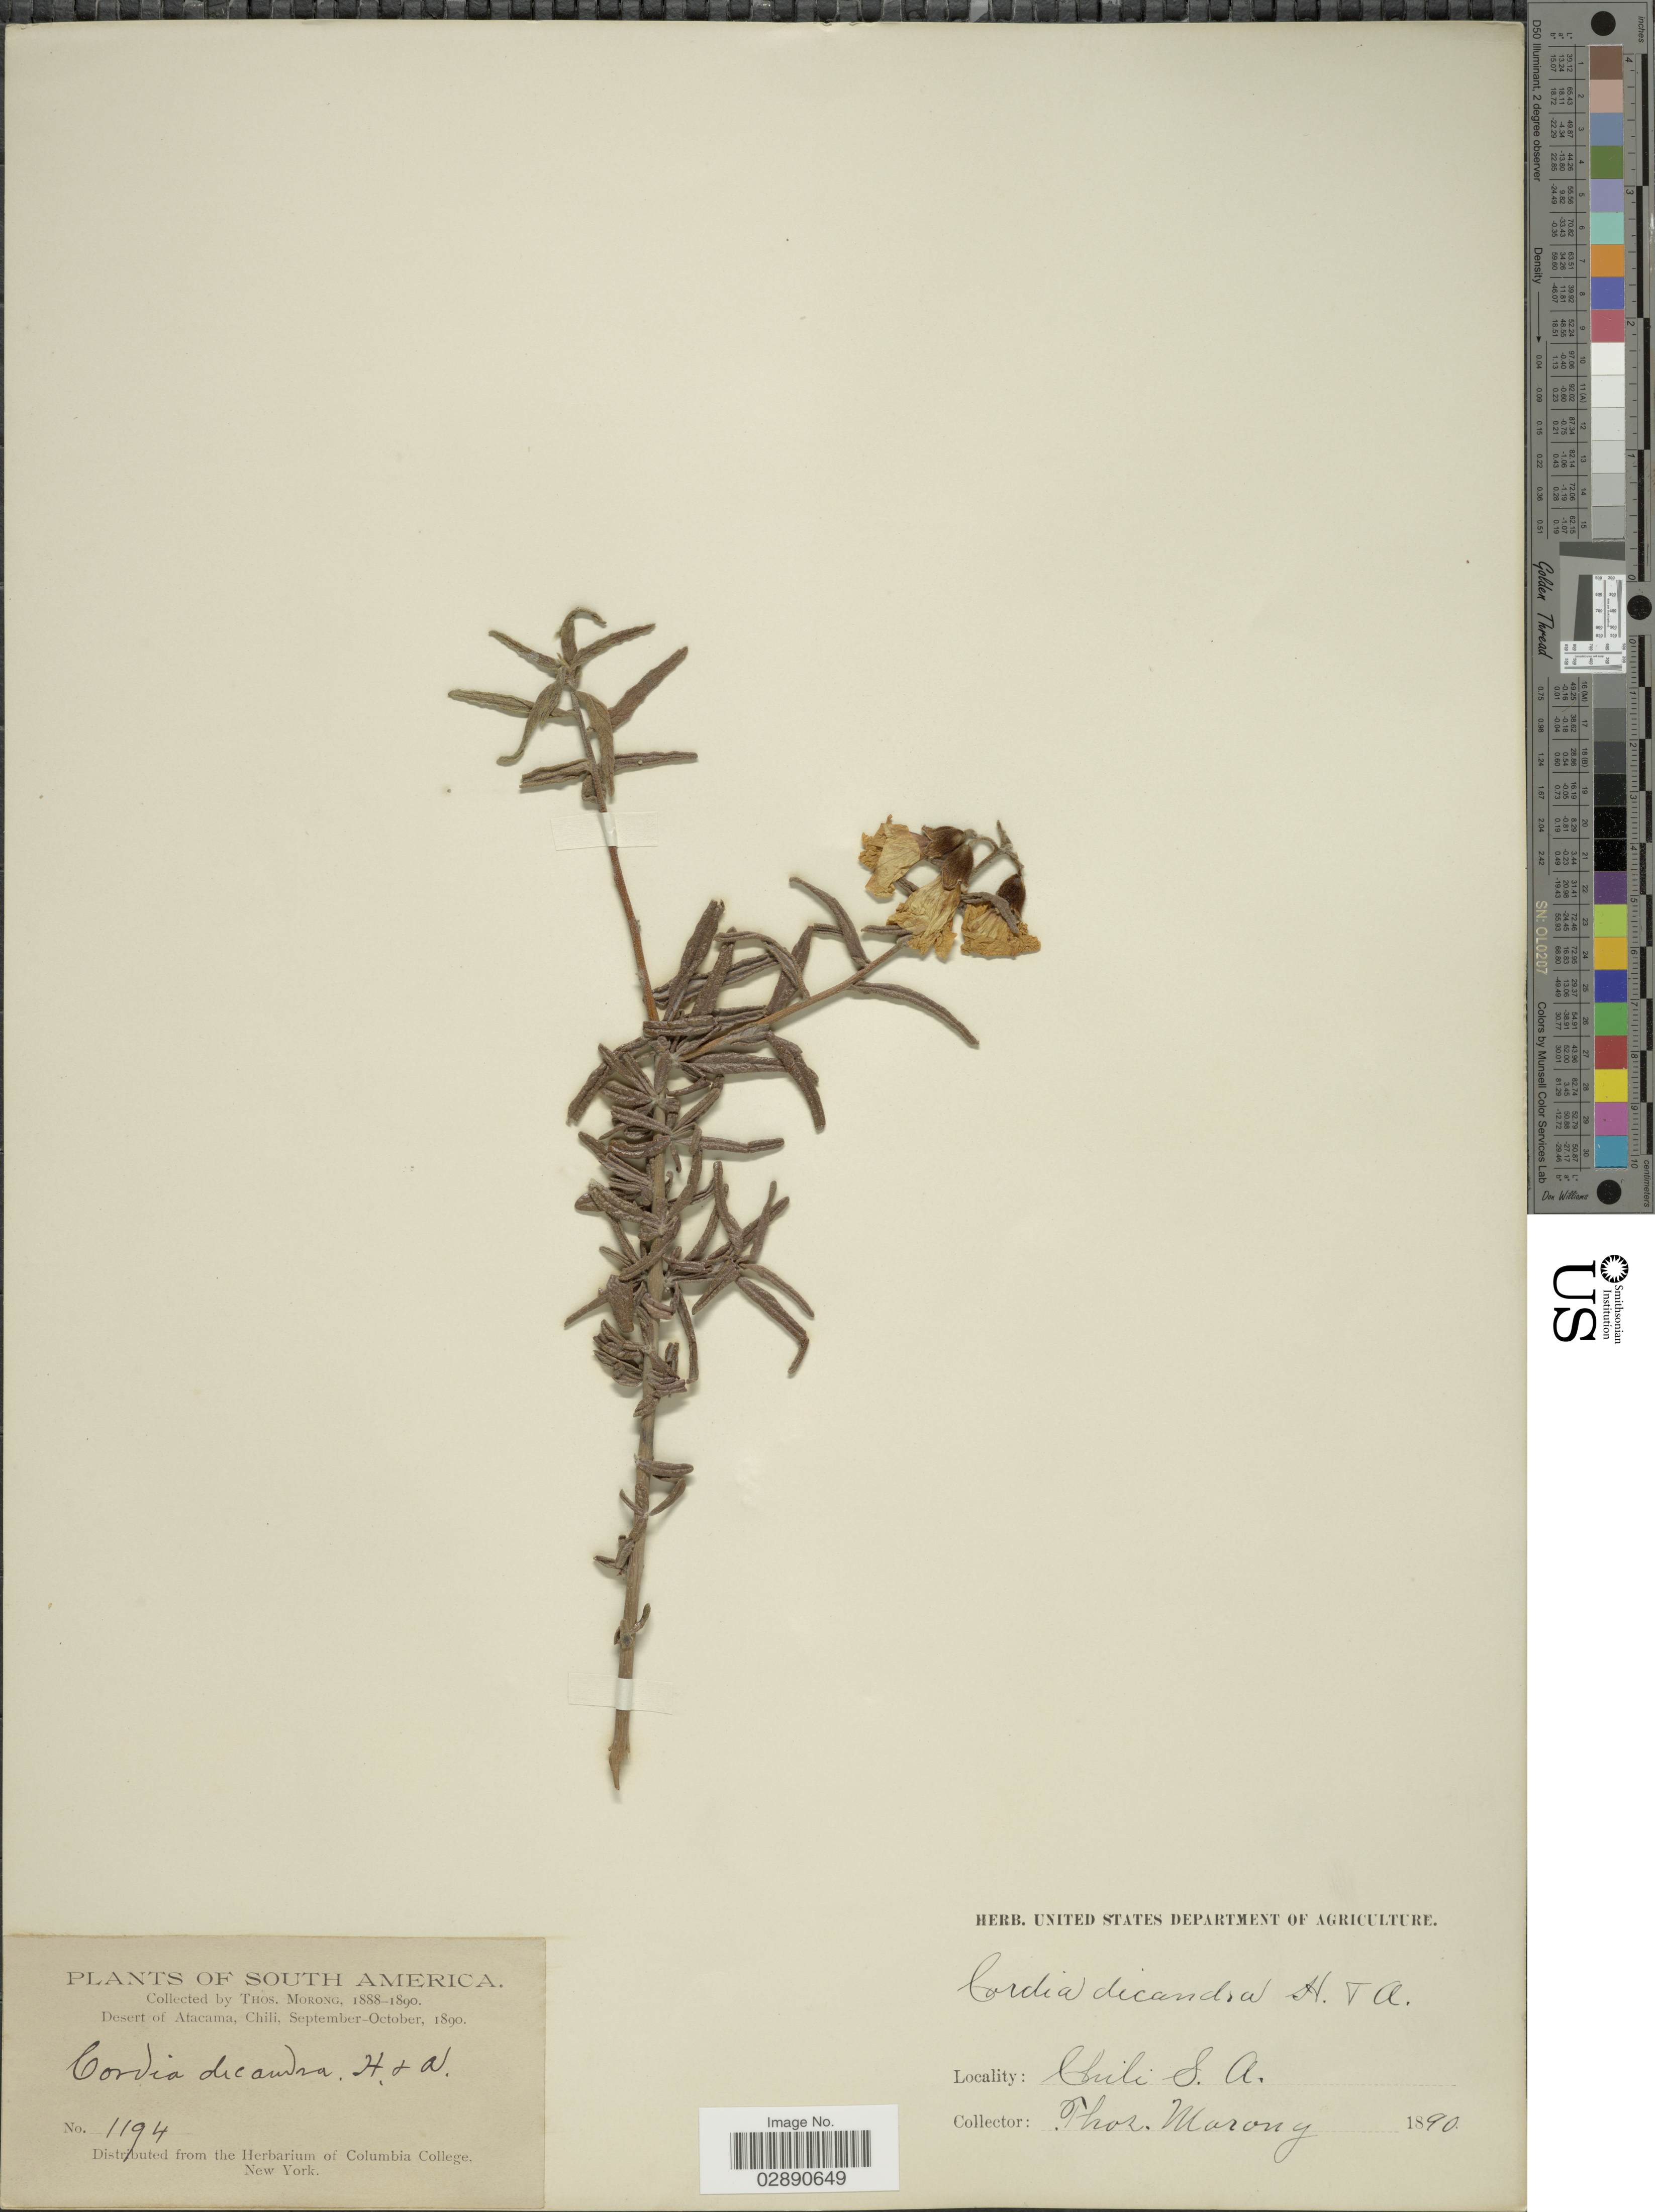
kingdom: Plantae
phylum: Tracheophyta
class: Magnoliopsida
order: Boraginales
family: Cordiaceae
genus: Cordia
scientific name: Cordia decandra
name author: Hook. & Arn.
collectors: ex herb. T. Morong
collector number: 1194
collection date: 1890-09/1890-10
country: Chile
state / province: Atacama (III)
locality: Desert of Atacama.